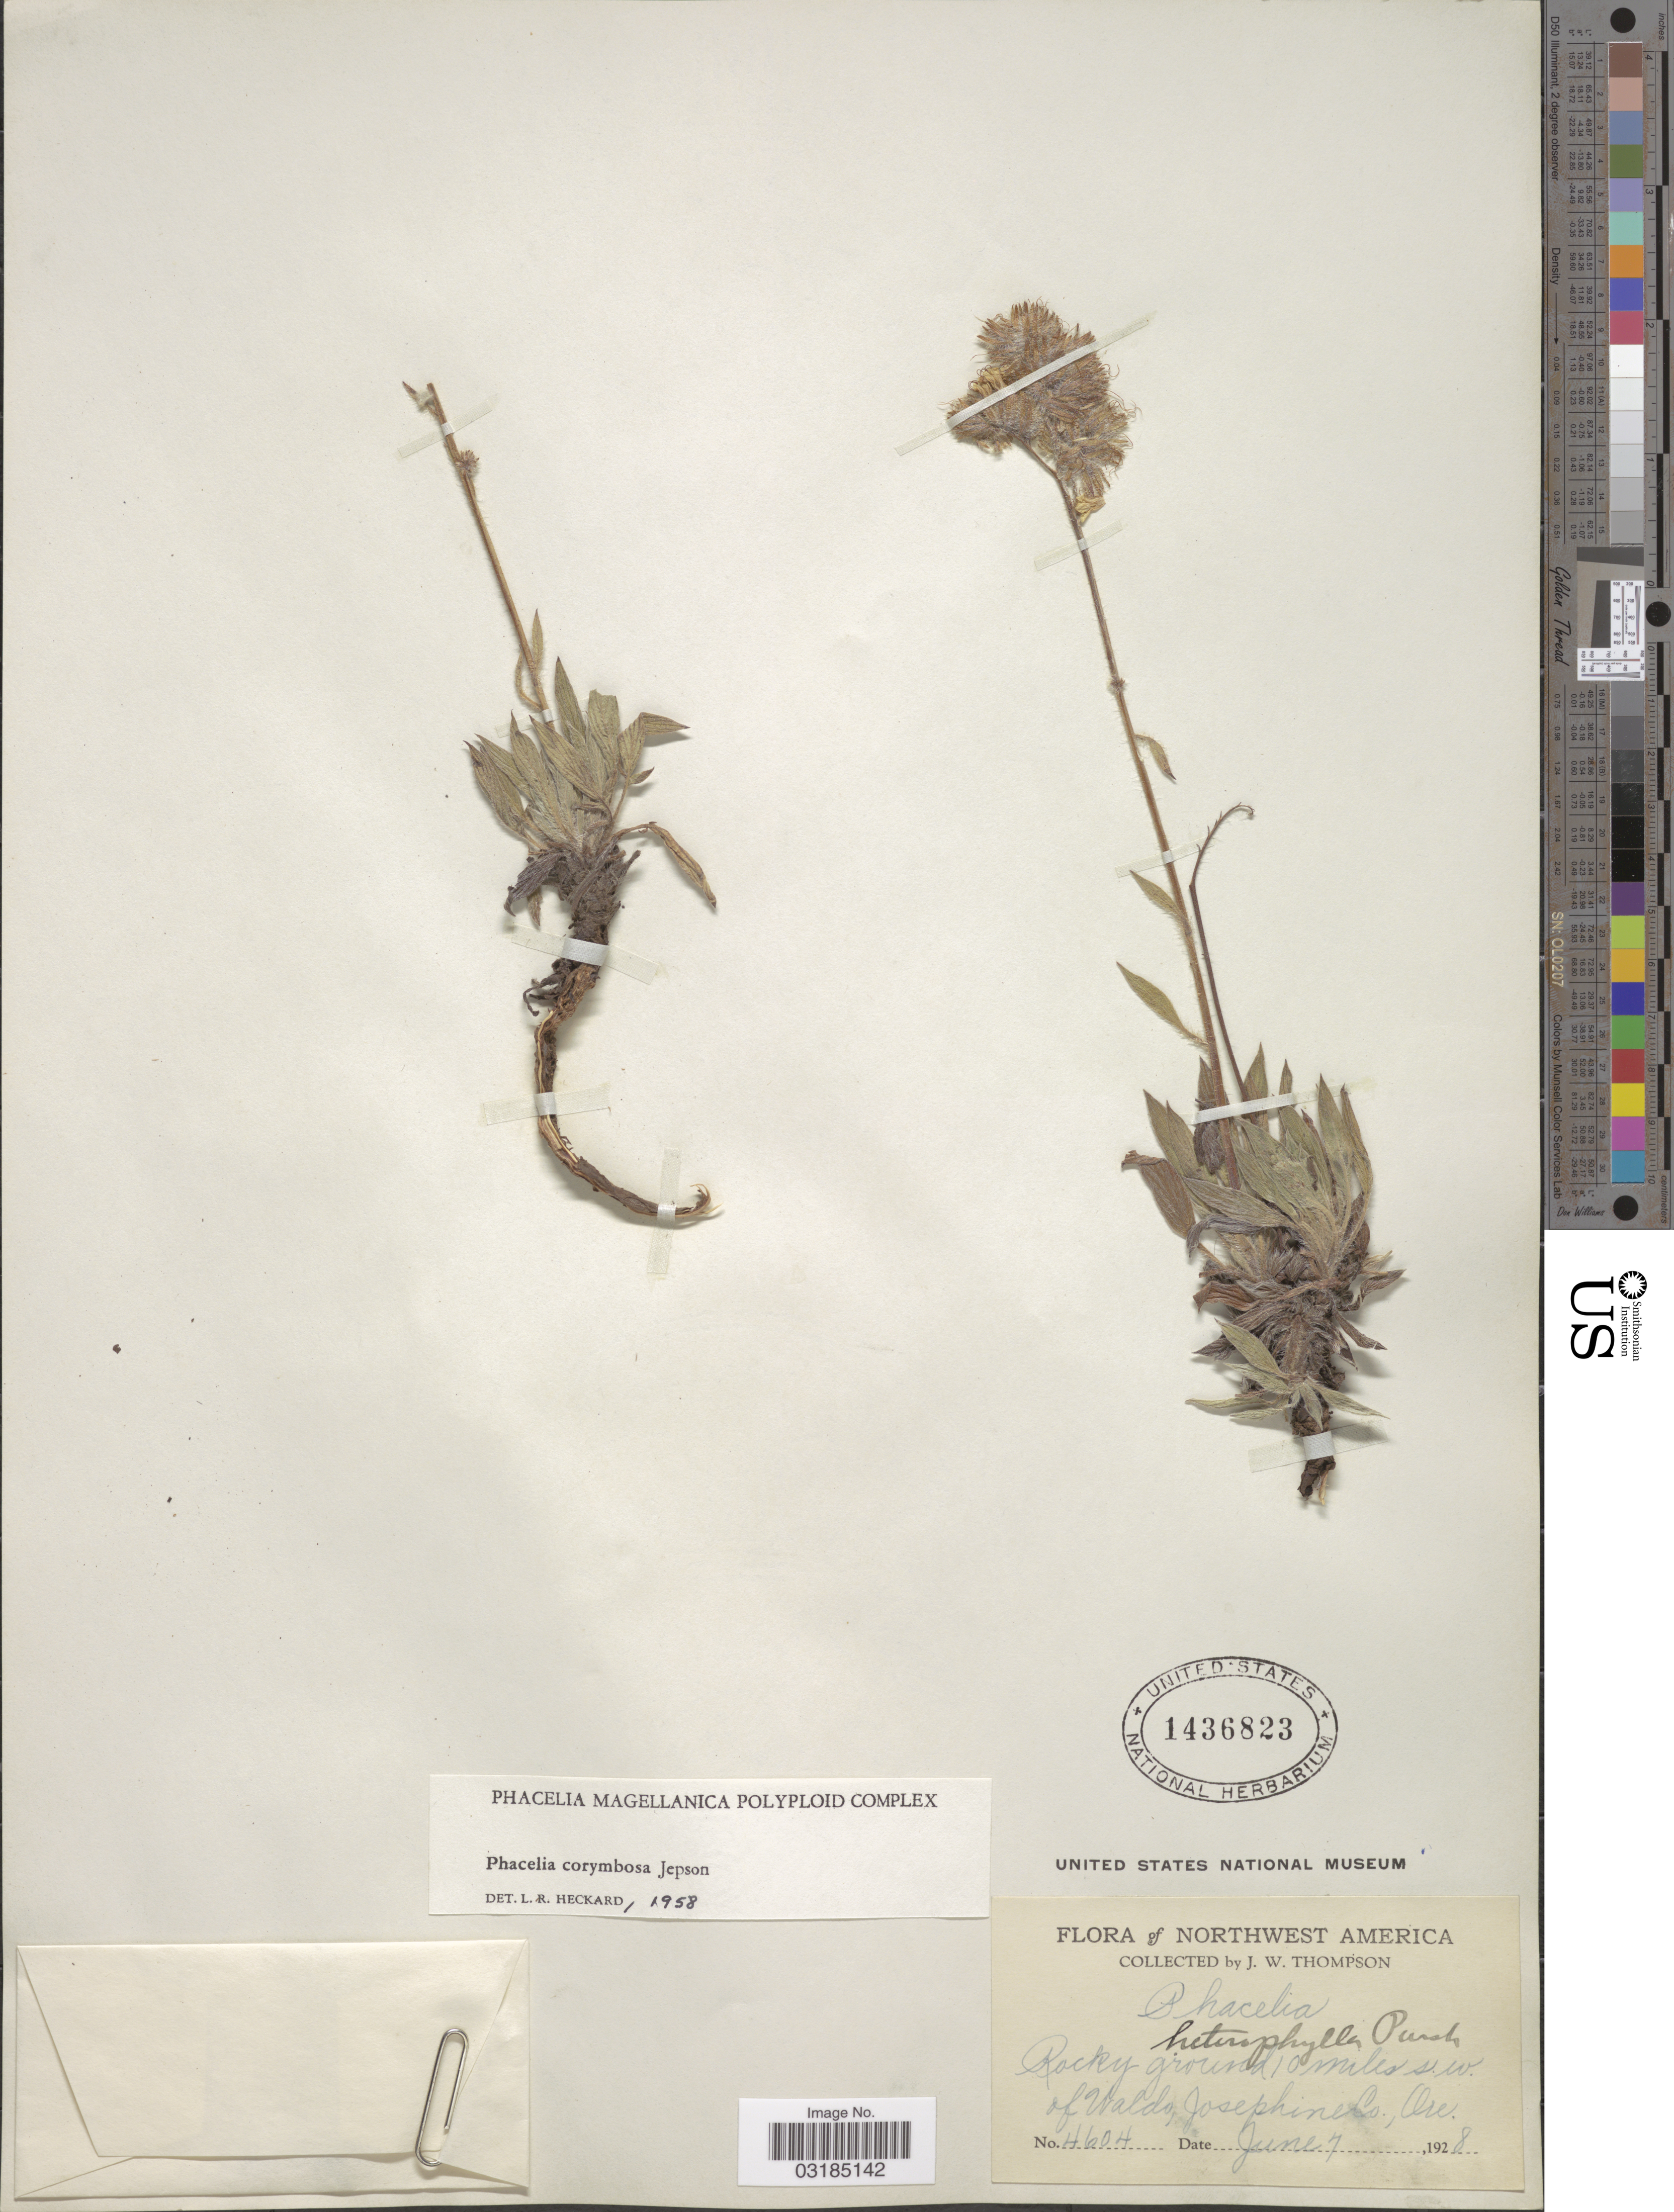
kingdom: Plantae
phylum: Tracheophyta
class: Magnoliopsida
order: Boraginales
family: Hydrophyllaceae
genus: Phacelia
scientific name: Phacelia corymbosa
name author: Jeps.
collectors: J. Thompson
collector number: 4604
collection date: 1928-06-07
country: United States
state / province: Oregon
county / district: Josephine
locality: Northwest America. 10 miles s.w. of Waldo, Josephine Co.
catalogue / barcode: US 1436823